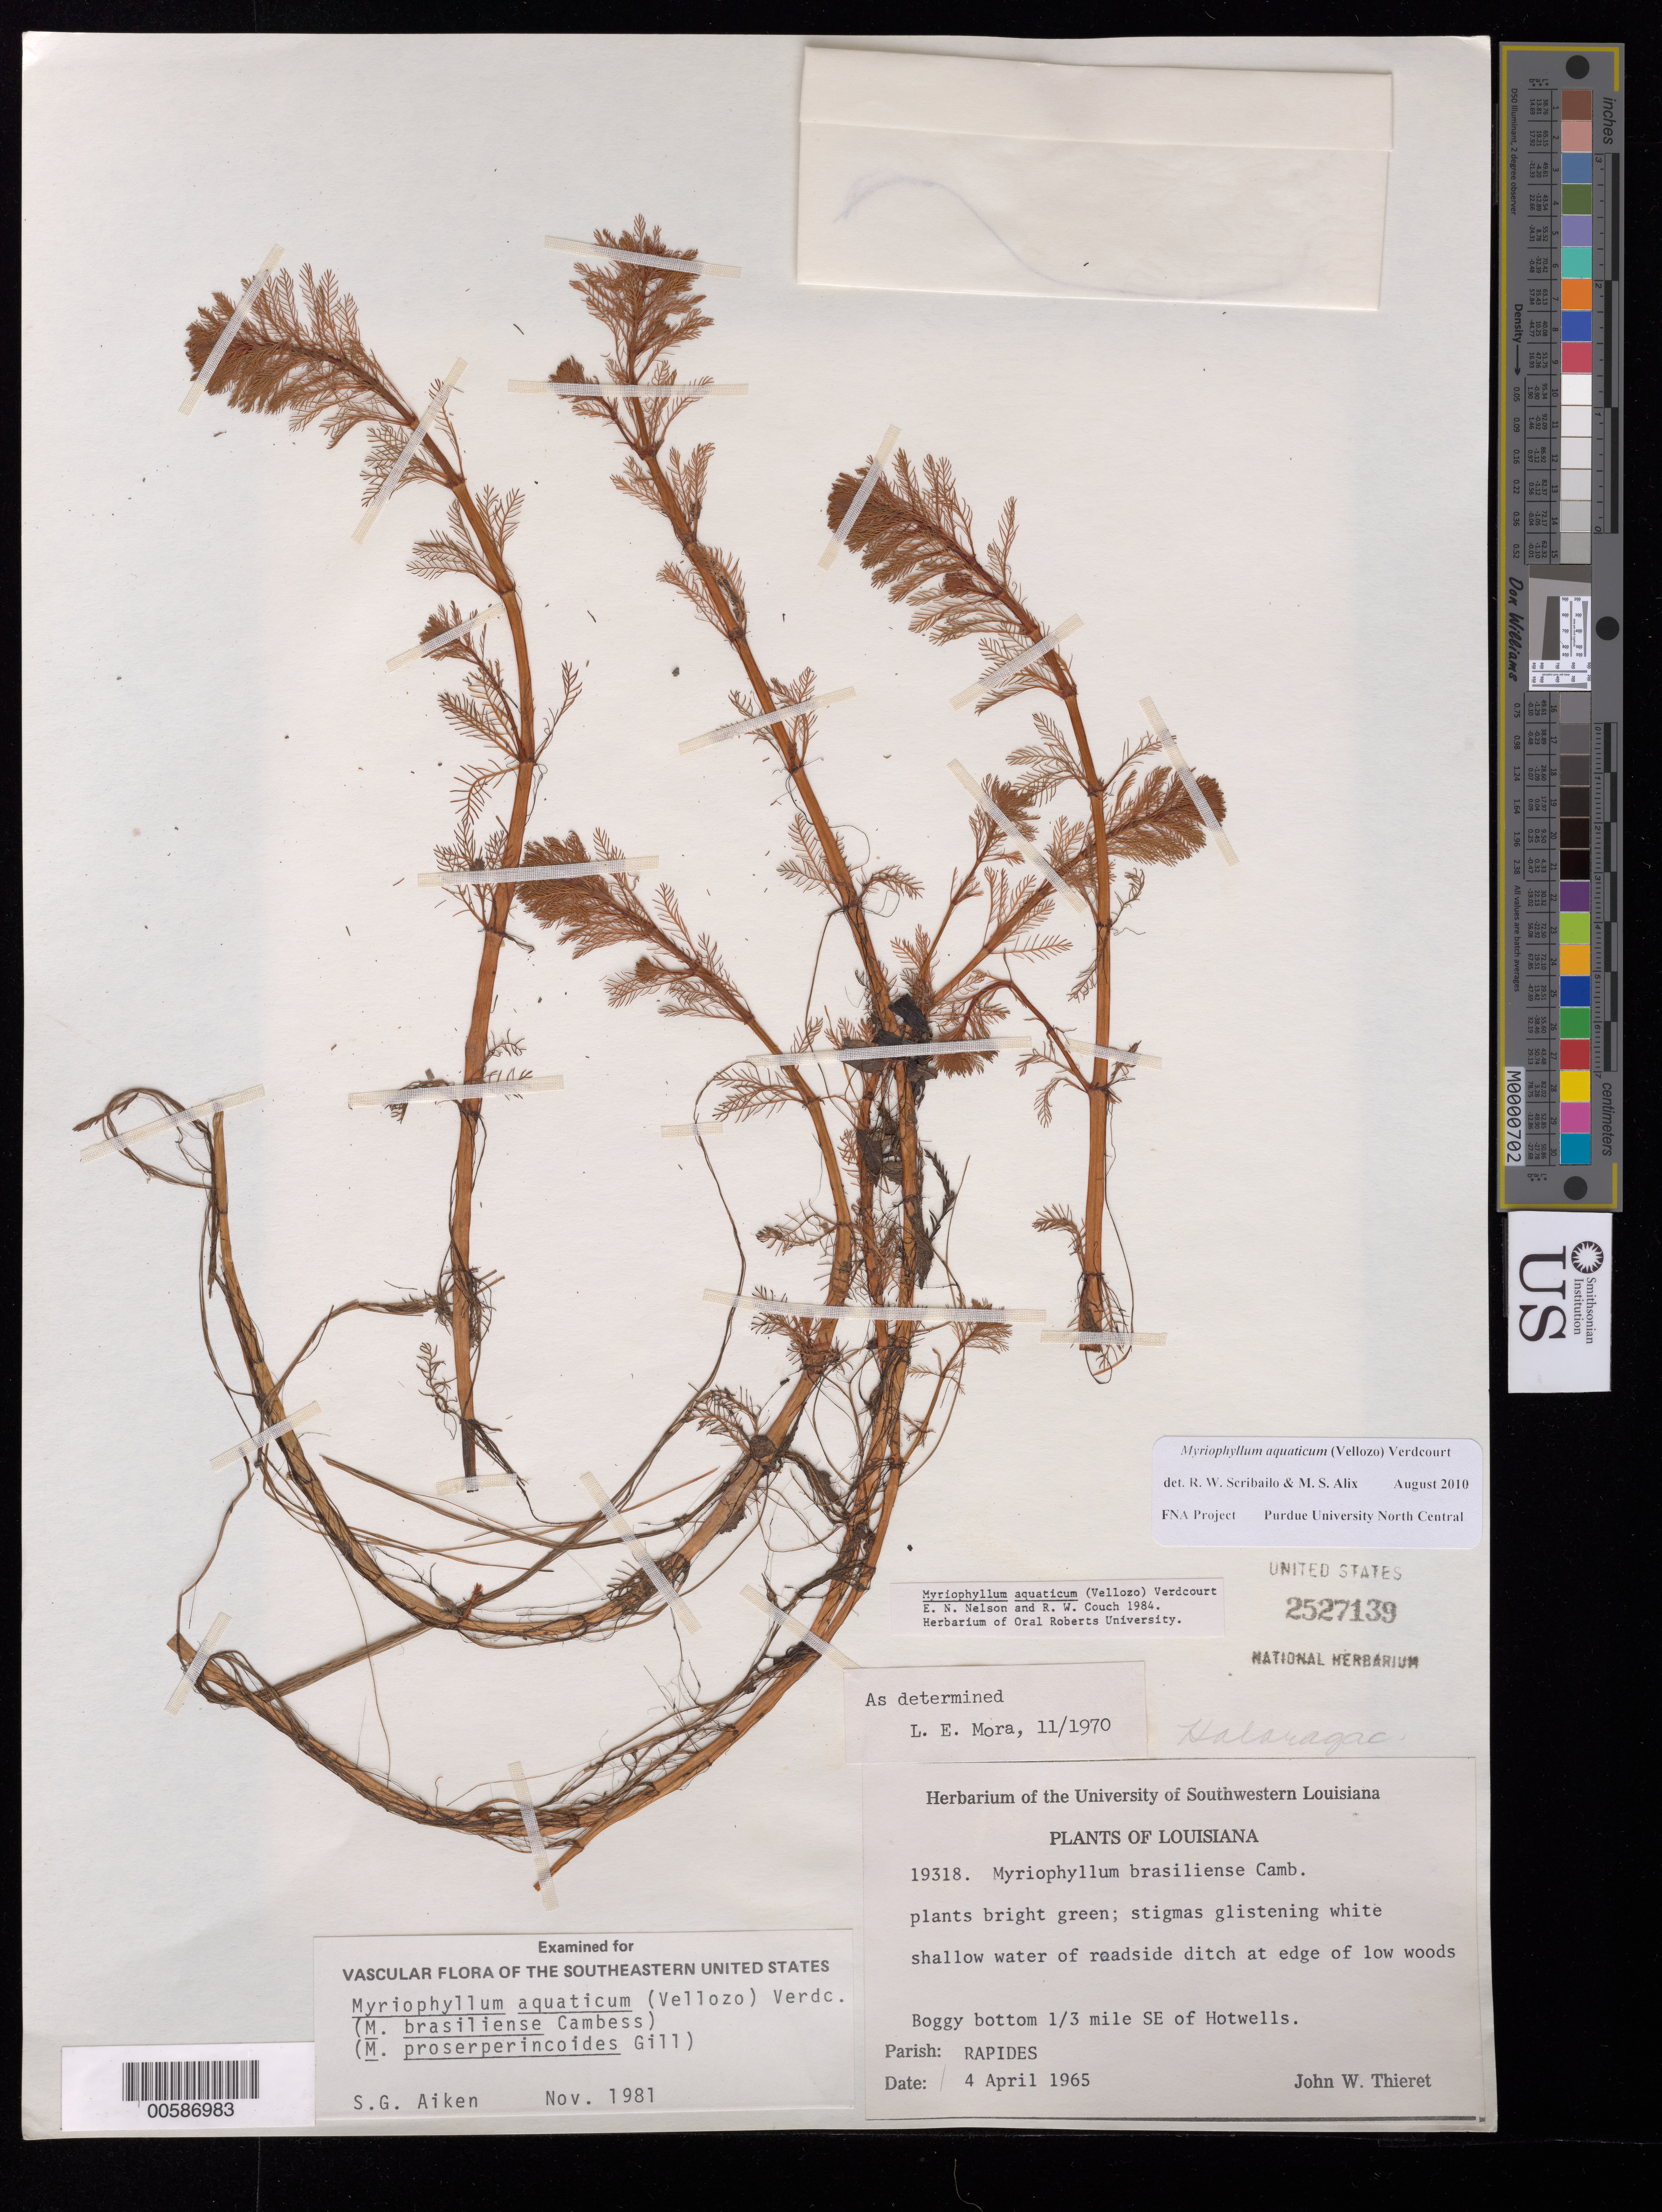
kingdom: Plantae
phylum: Tracheophyta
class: Magnoliopsida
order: Saxifragales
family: Haloragaceae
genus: Myriophyllum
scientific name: Myriophyllum aquaticum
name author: (Vell.) Verdc.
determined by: Scribailo, R. W.; Alix, M. S.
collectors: J. W. Thieret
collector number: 19318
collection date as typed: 04 Apr 1965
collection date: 1965-04-04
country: United States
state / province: Louisiana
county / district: Rapides Parish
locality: SE of Hotwells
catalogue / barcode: US 2527139